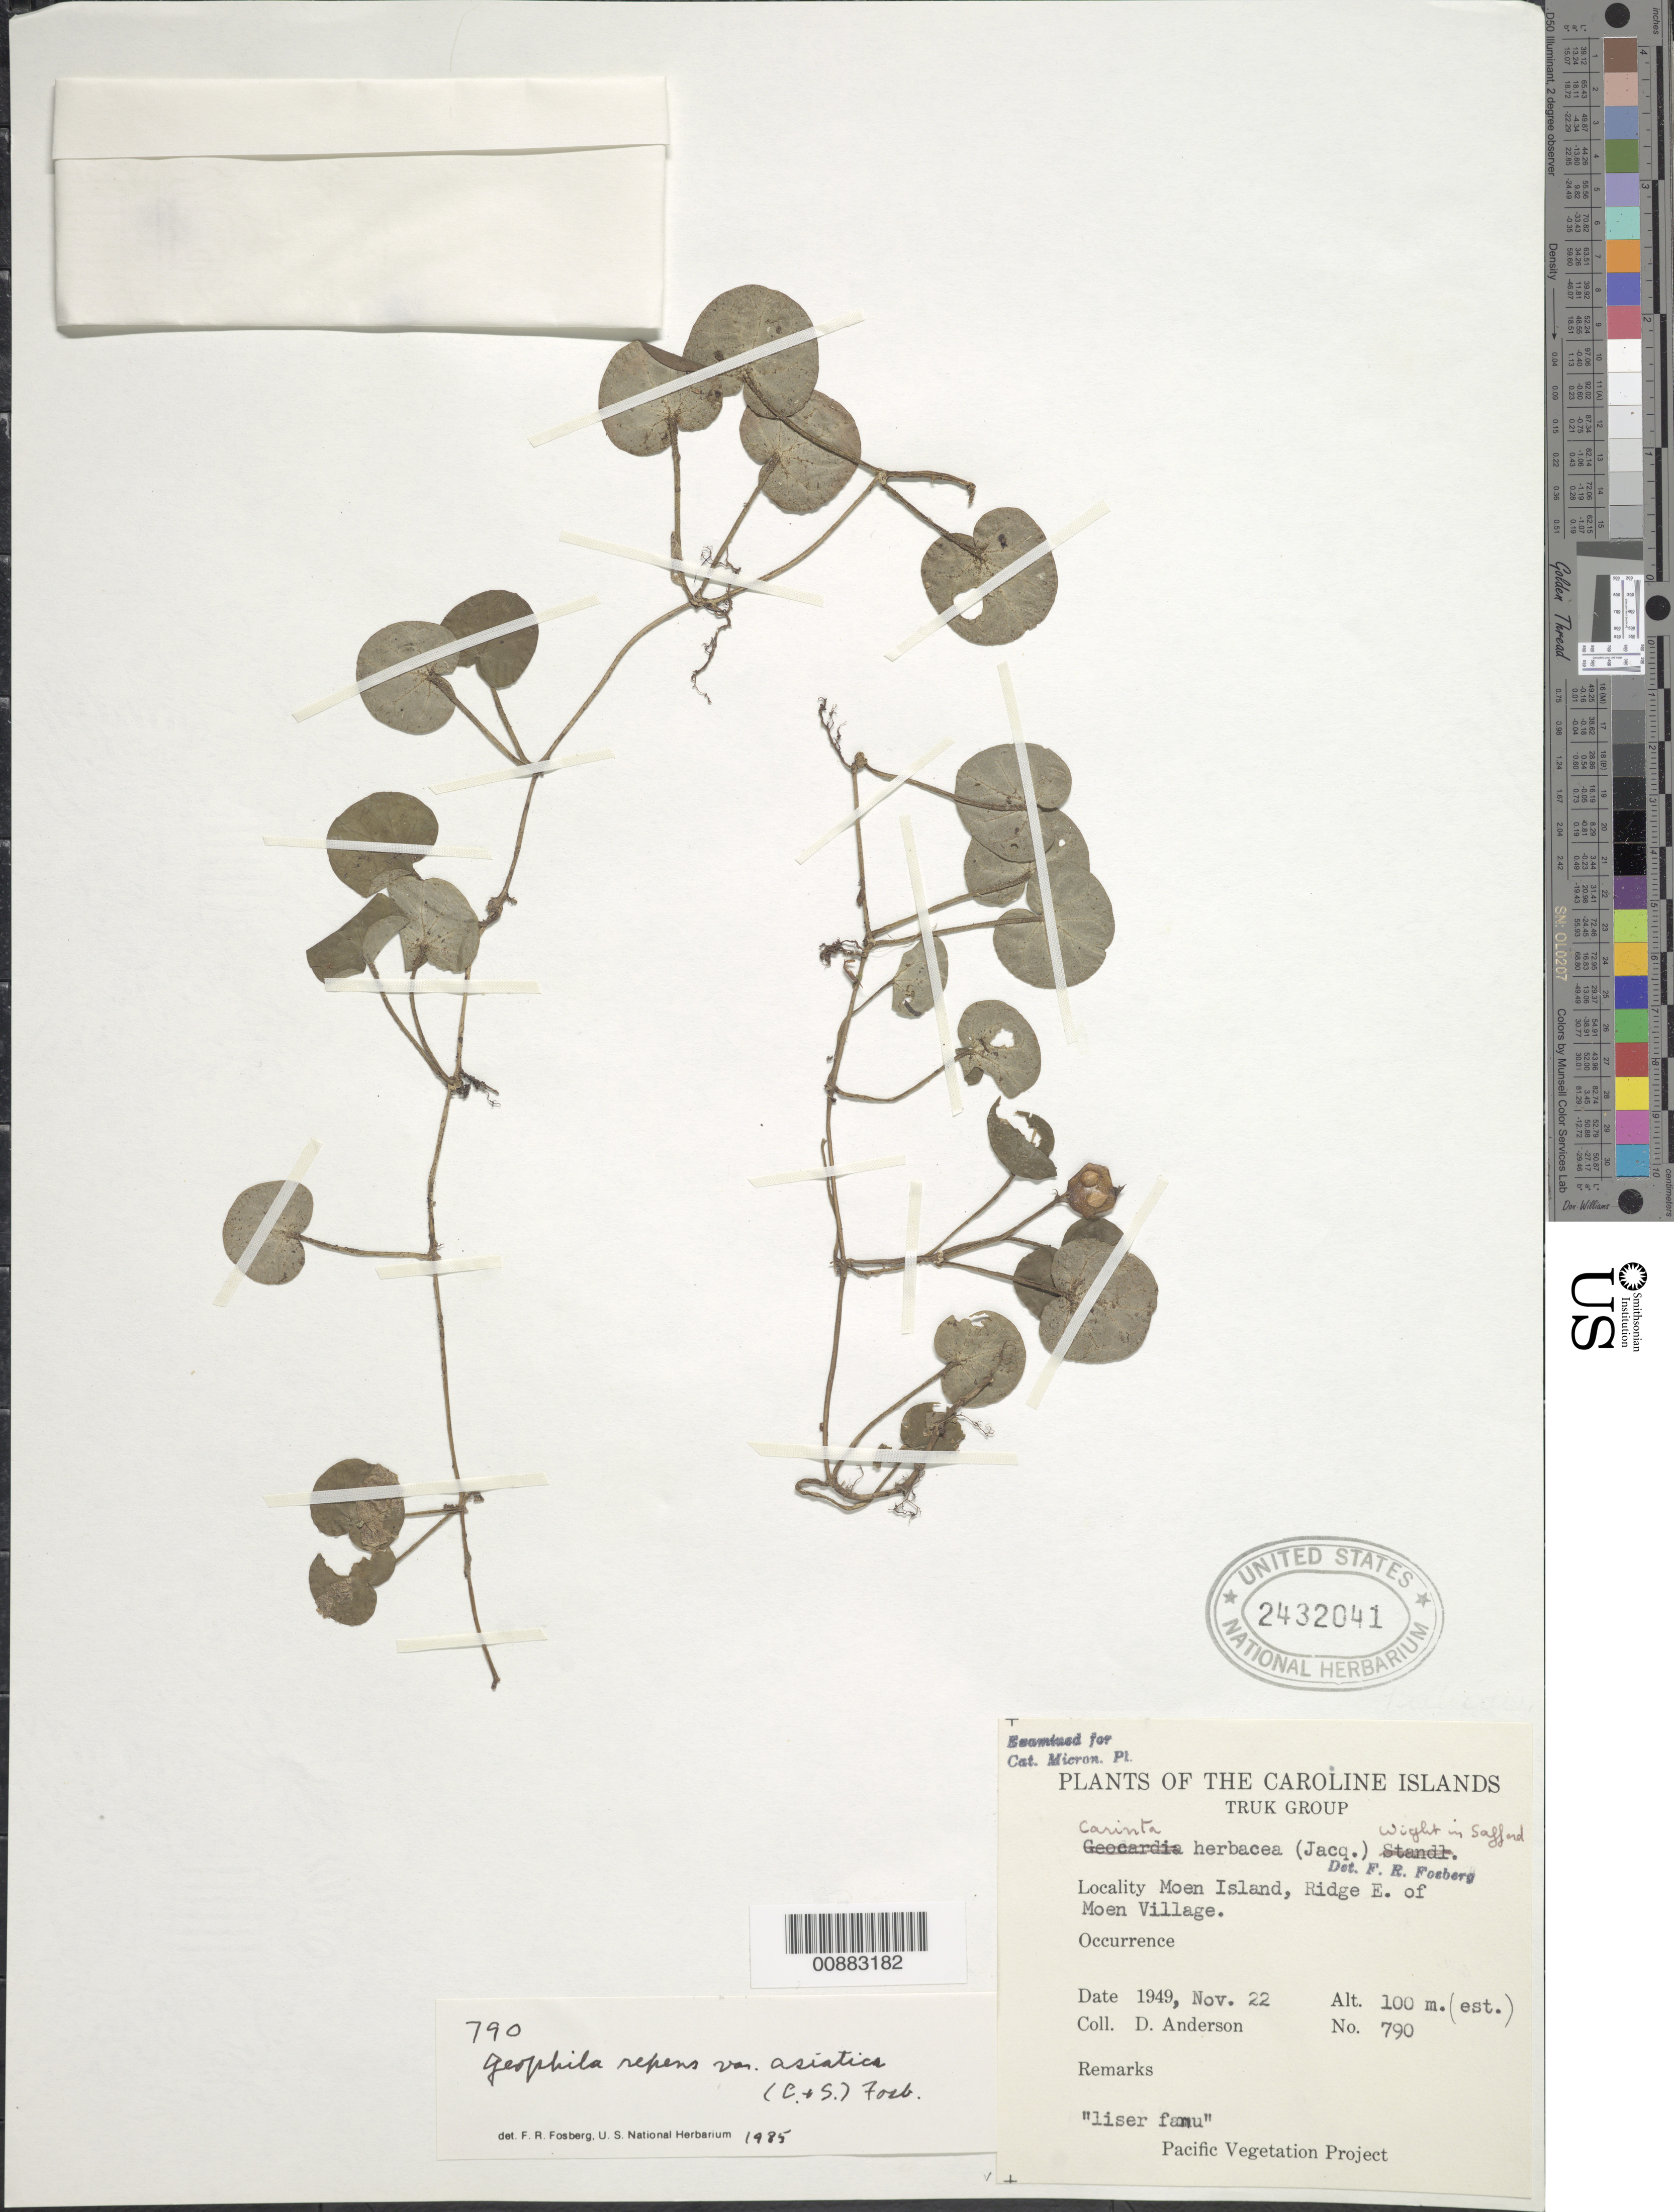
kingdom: Plantae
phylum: Tracheophyta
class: Magnoliopsida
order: Gentianales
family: Rubiaceae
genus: Geophila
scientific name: Geophila repens var. asiatica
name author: (Cham. & Schltdl.) Fosberg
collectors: D. Anderson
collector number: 790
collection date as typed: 22 Nov 1949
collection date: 1949-11-22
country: Micronesia, Federated States of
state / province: Truk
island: Moen [Wono]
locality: Ridge E. of Moen village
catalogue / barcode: US 2432041